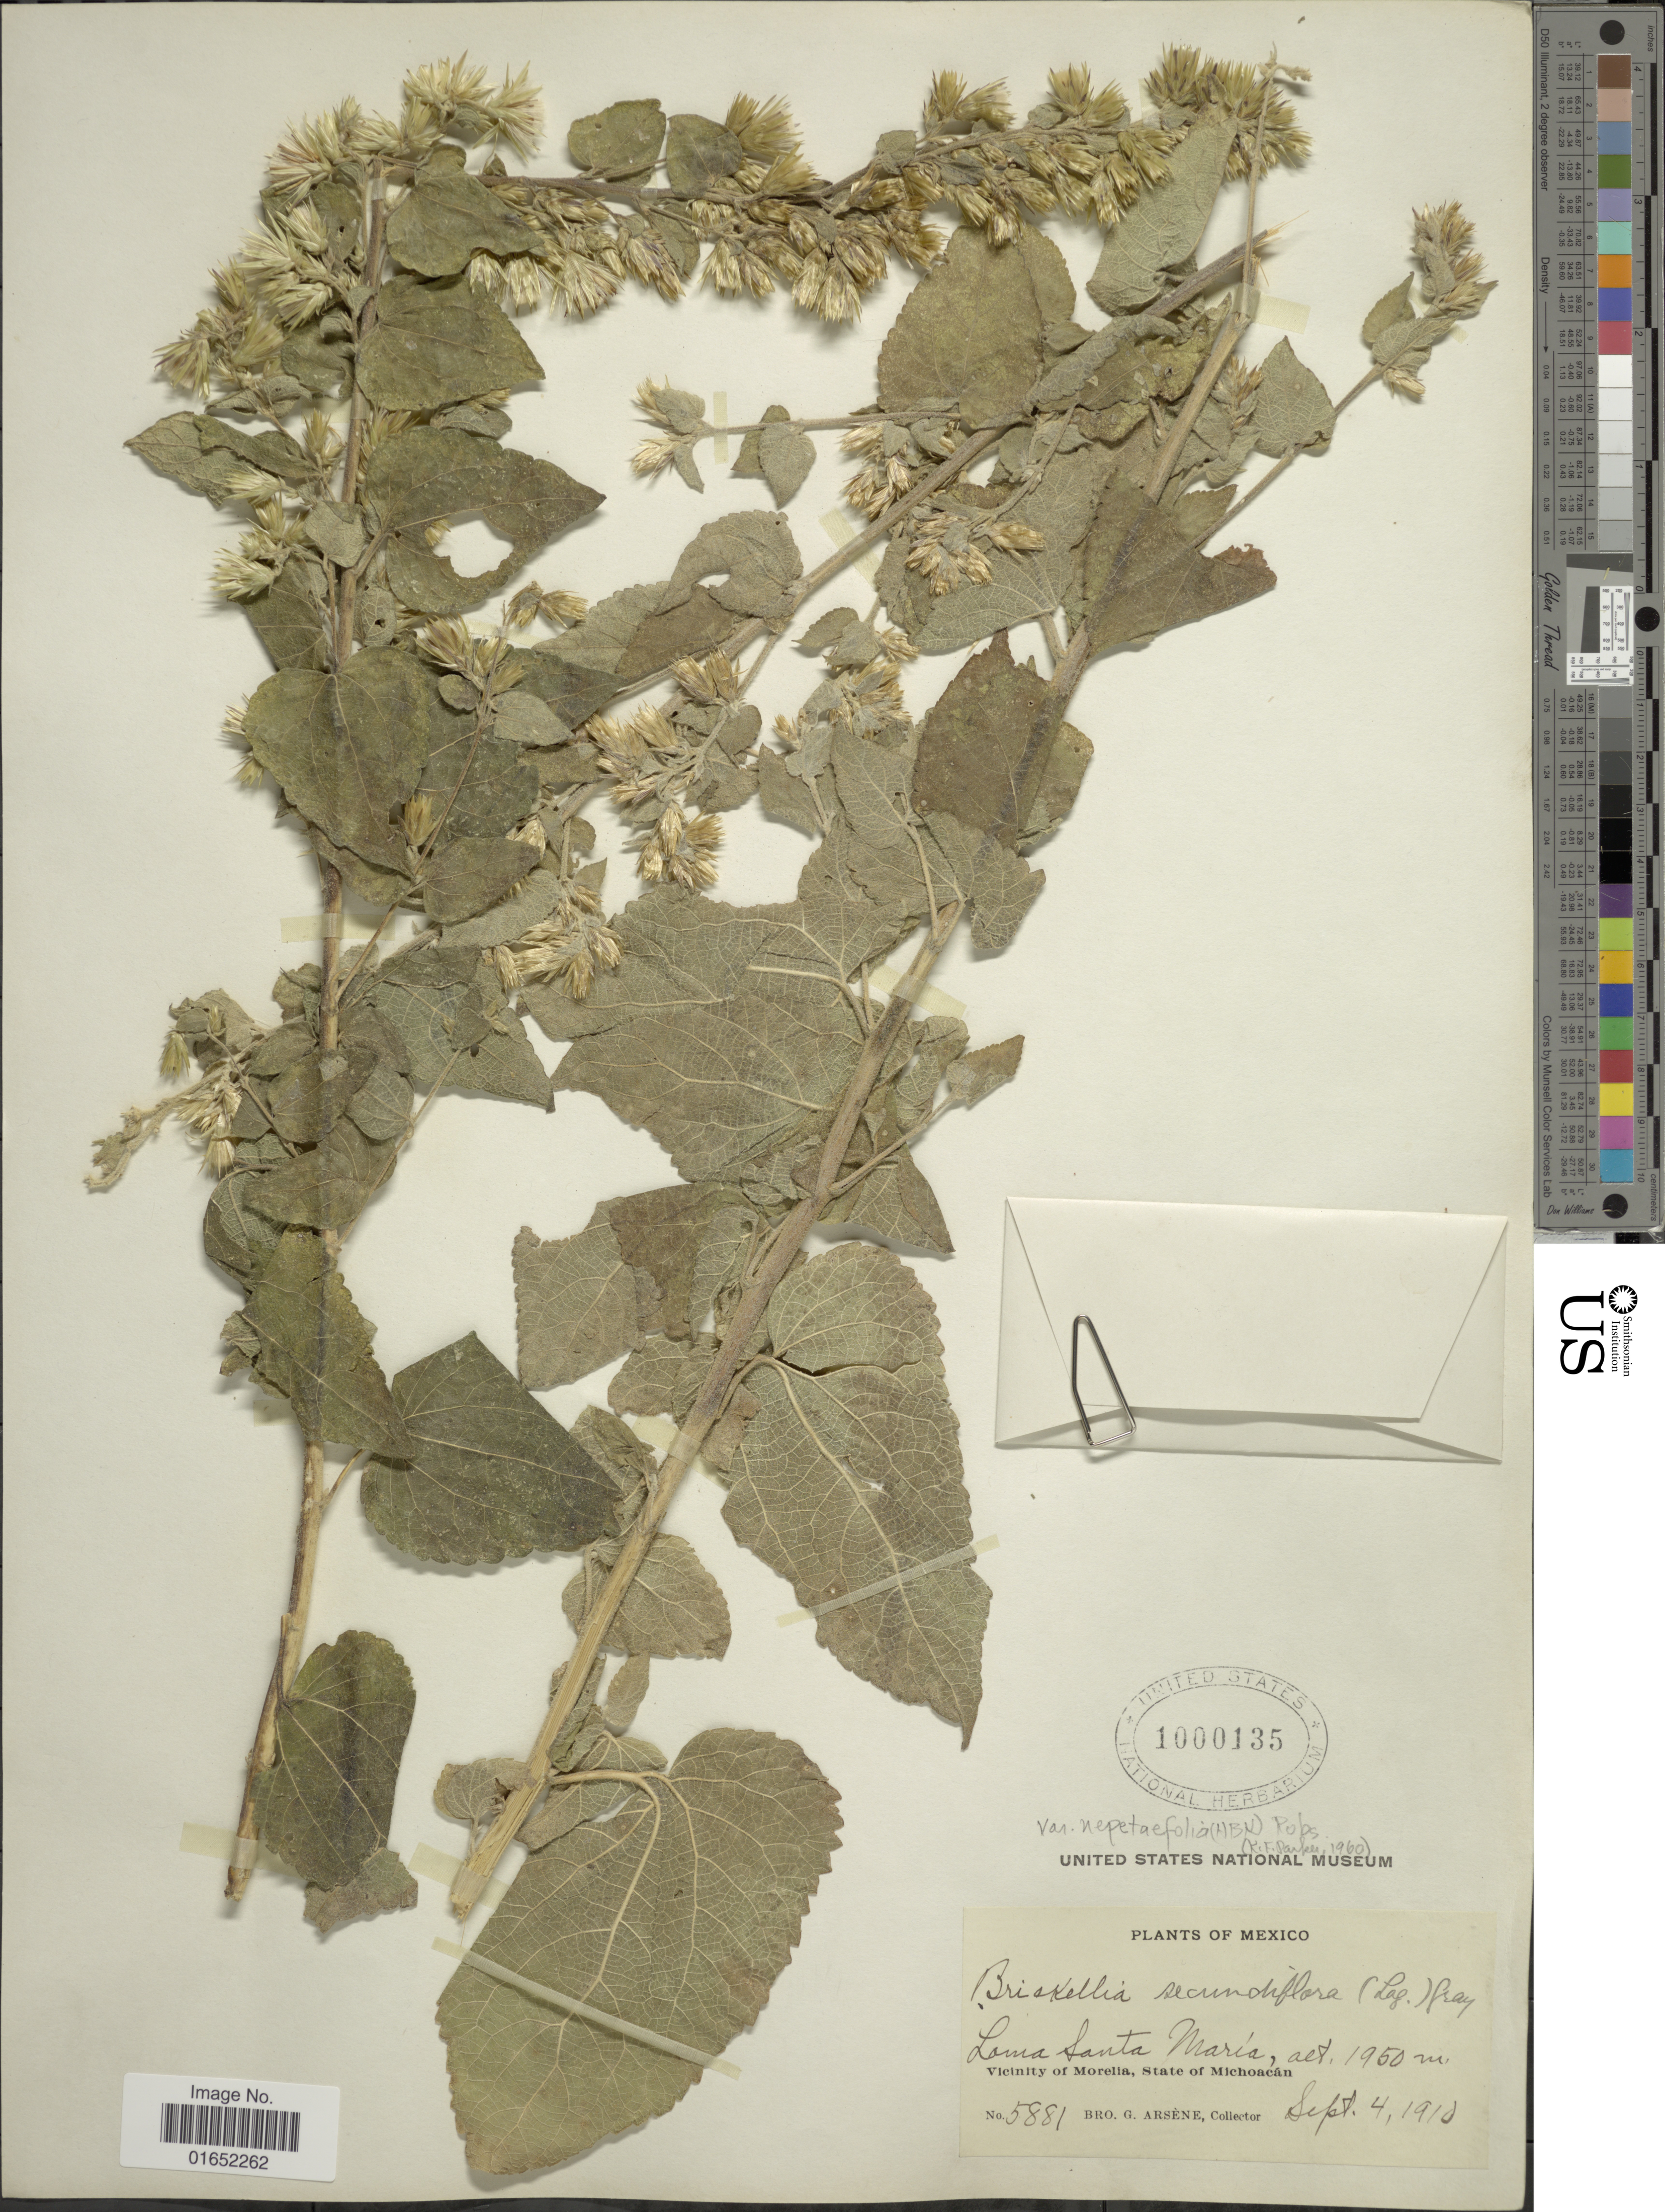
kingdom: Plantae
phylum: Tracheophyta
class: Magnoliopsida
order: Asterales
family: Asteraceae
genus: Brickellia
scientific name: Brickellia secundiflora var. nepetifolia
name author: (Kunth) B.L. Rob.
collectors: Bro. G. Arsène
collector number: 5881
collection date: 1910-09-04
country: Mexico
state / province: Michoacán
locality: Loma Santa María, Vicinity of Morelia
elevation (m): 1950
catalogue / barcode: US 1000135